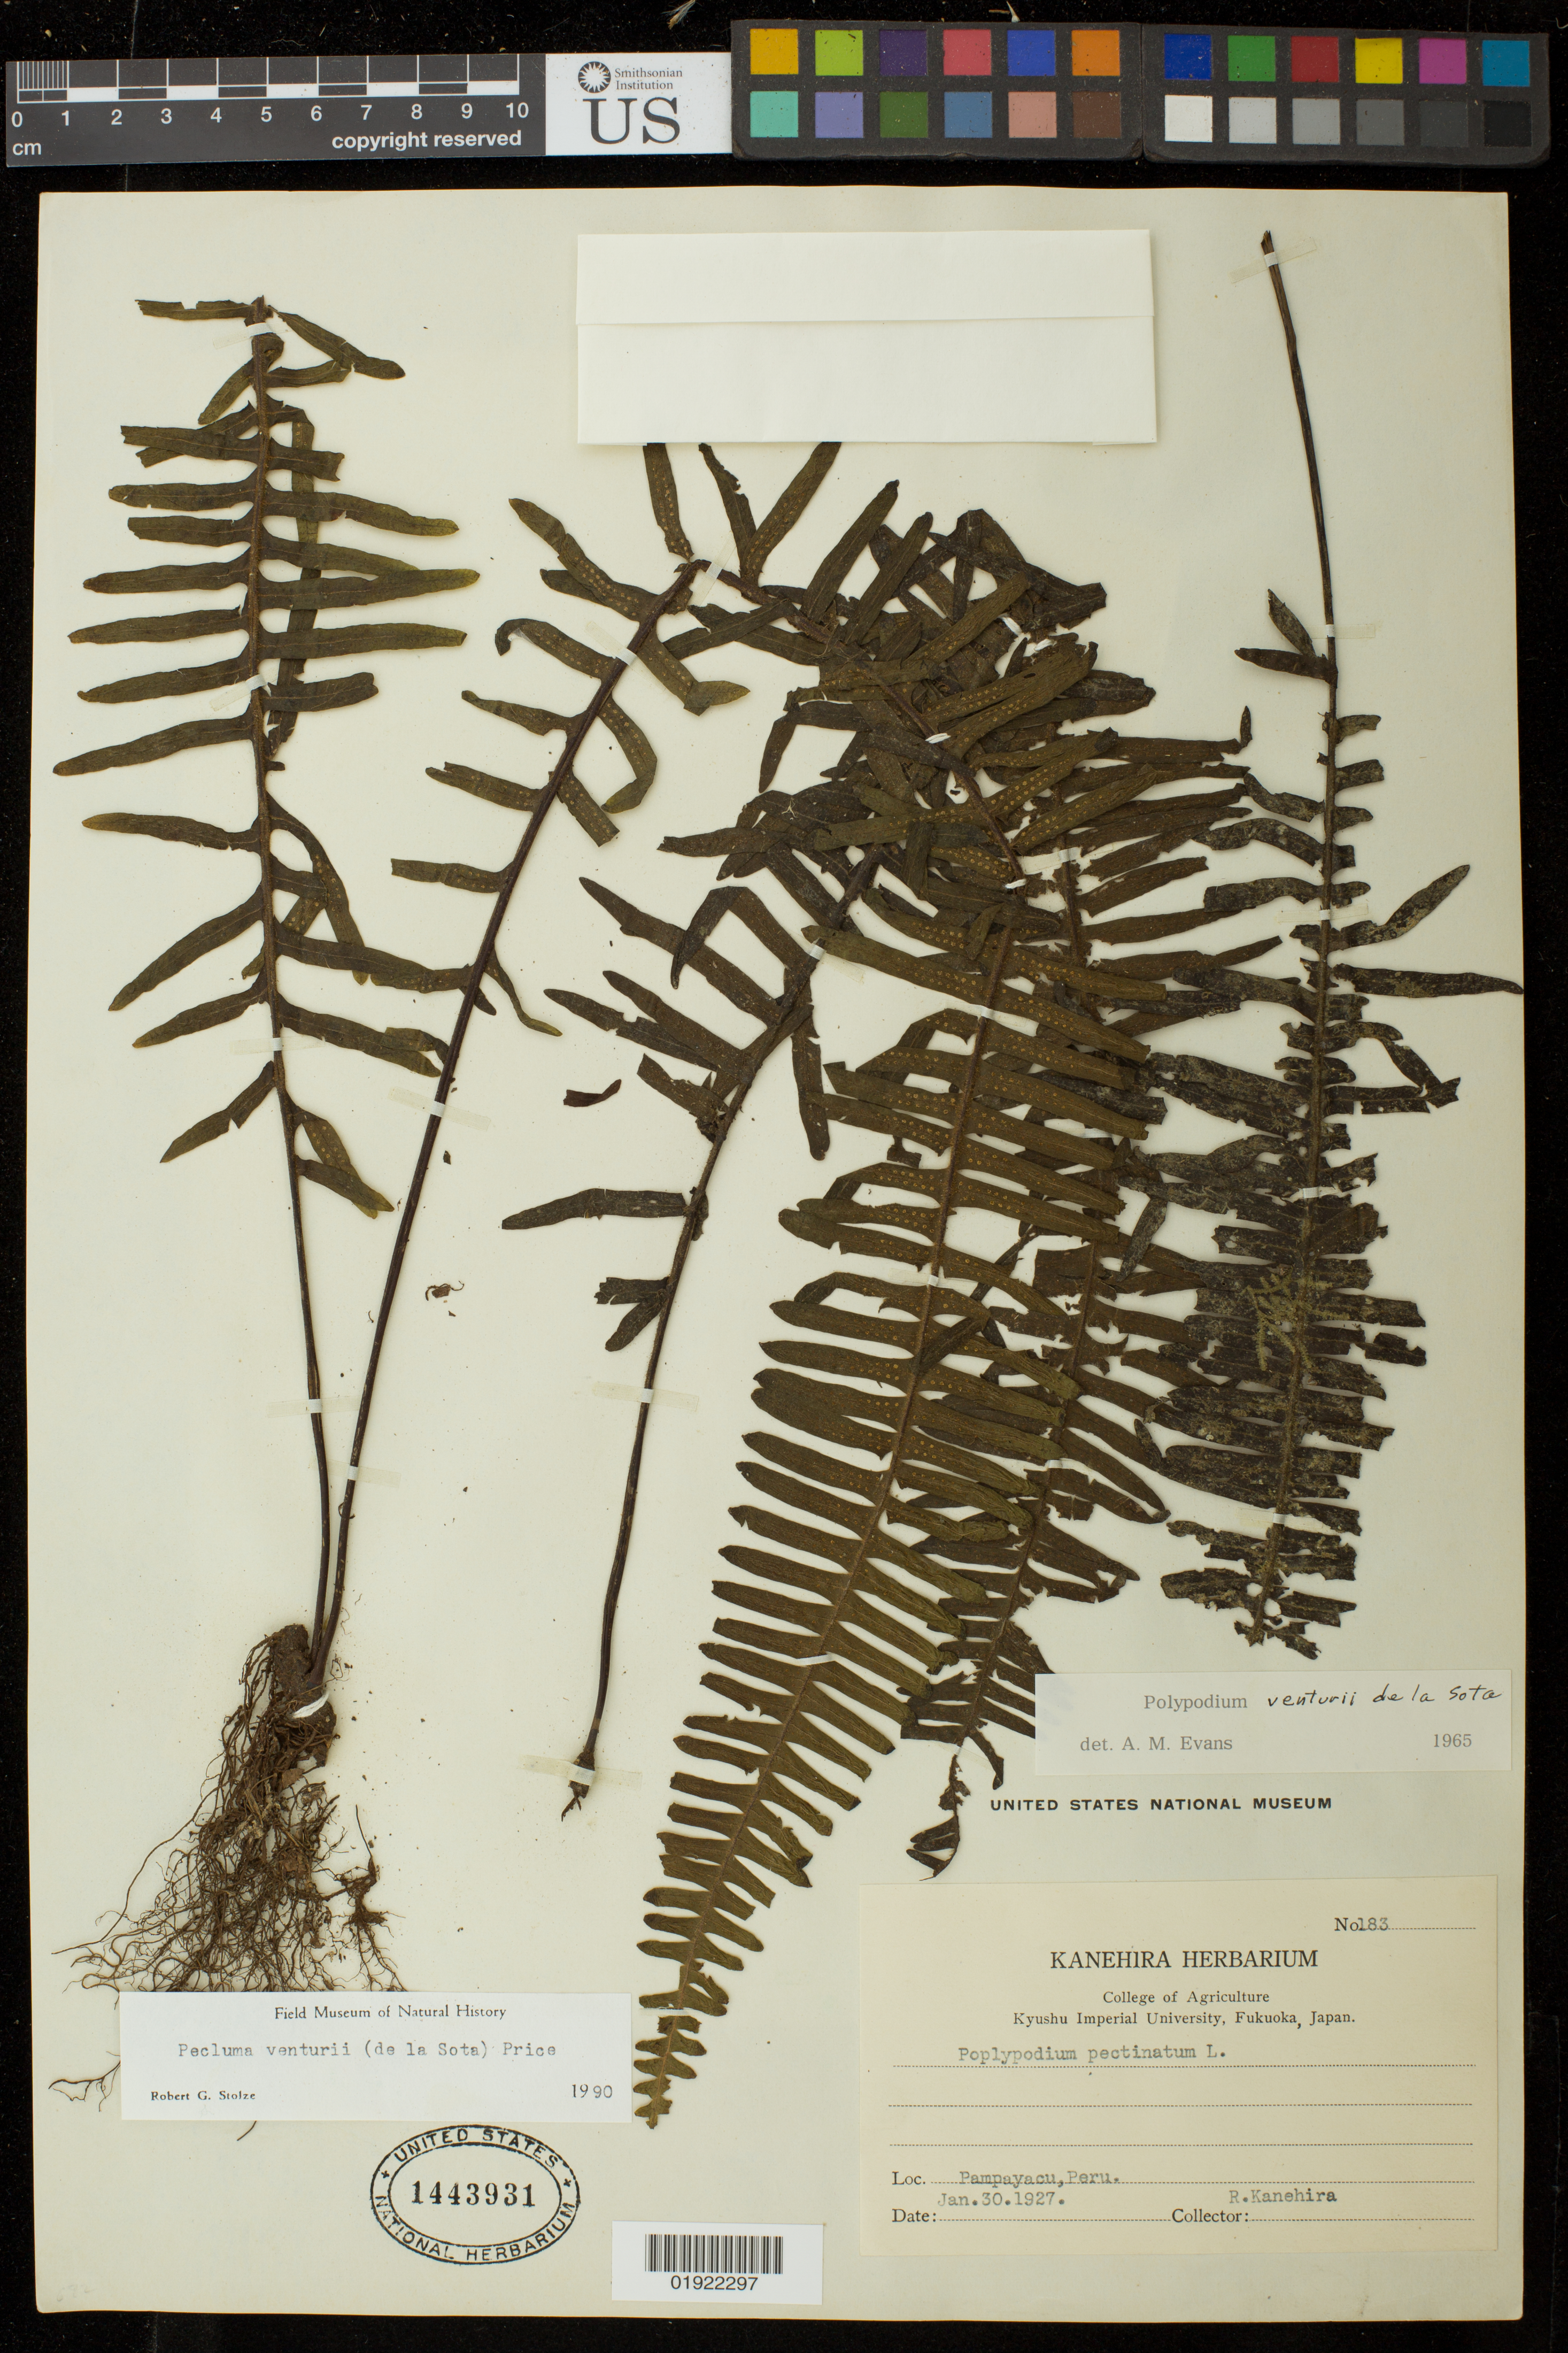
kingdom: Plantae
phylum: Tracheophyta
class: Polypodiopsida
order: Polypodiales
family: Polypodiaceae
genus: Pecluma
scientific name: Pecluma venturii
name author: (de la Sota) M.G. Price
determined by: Stolze, R. G.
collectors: R. Kanehira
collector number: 183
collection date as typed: Jan.30.1927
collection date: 1927-01-30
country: Peru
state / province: Lima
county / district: Huaral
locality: Pampayacu, Peru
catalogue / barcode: US 1443931